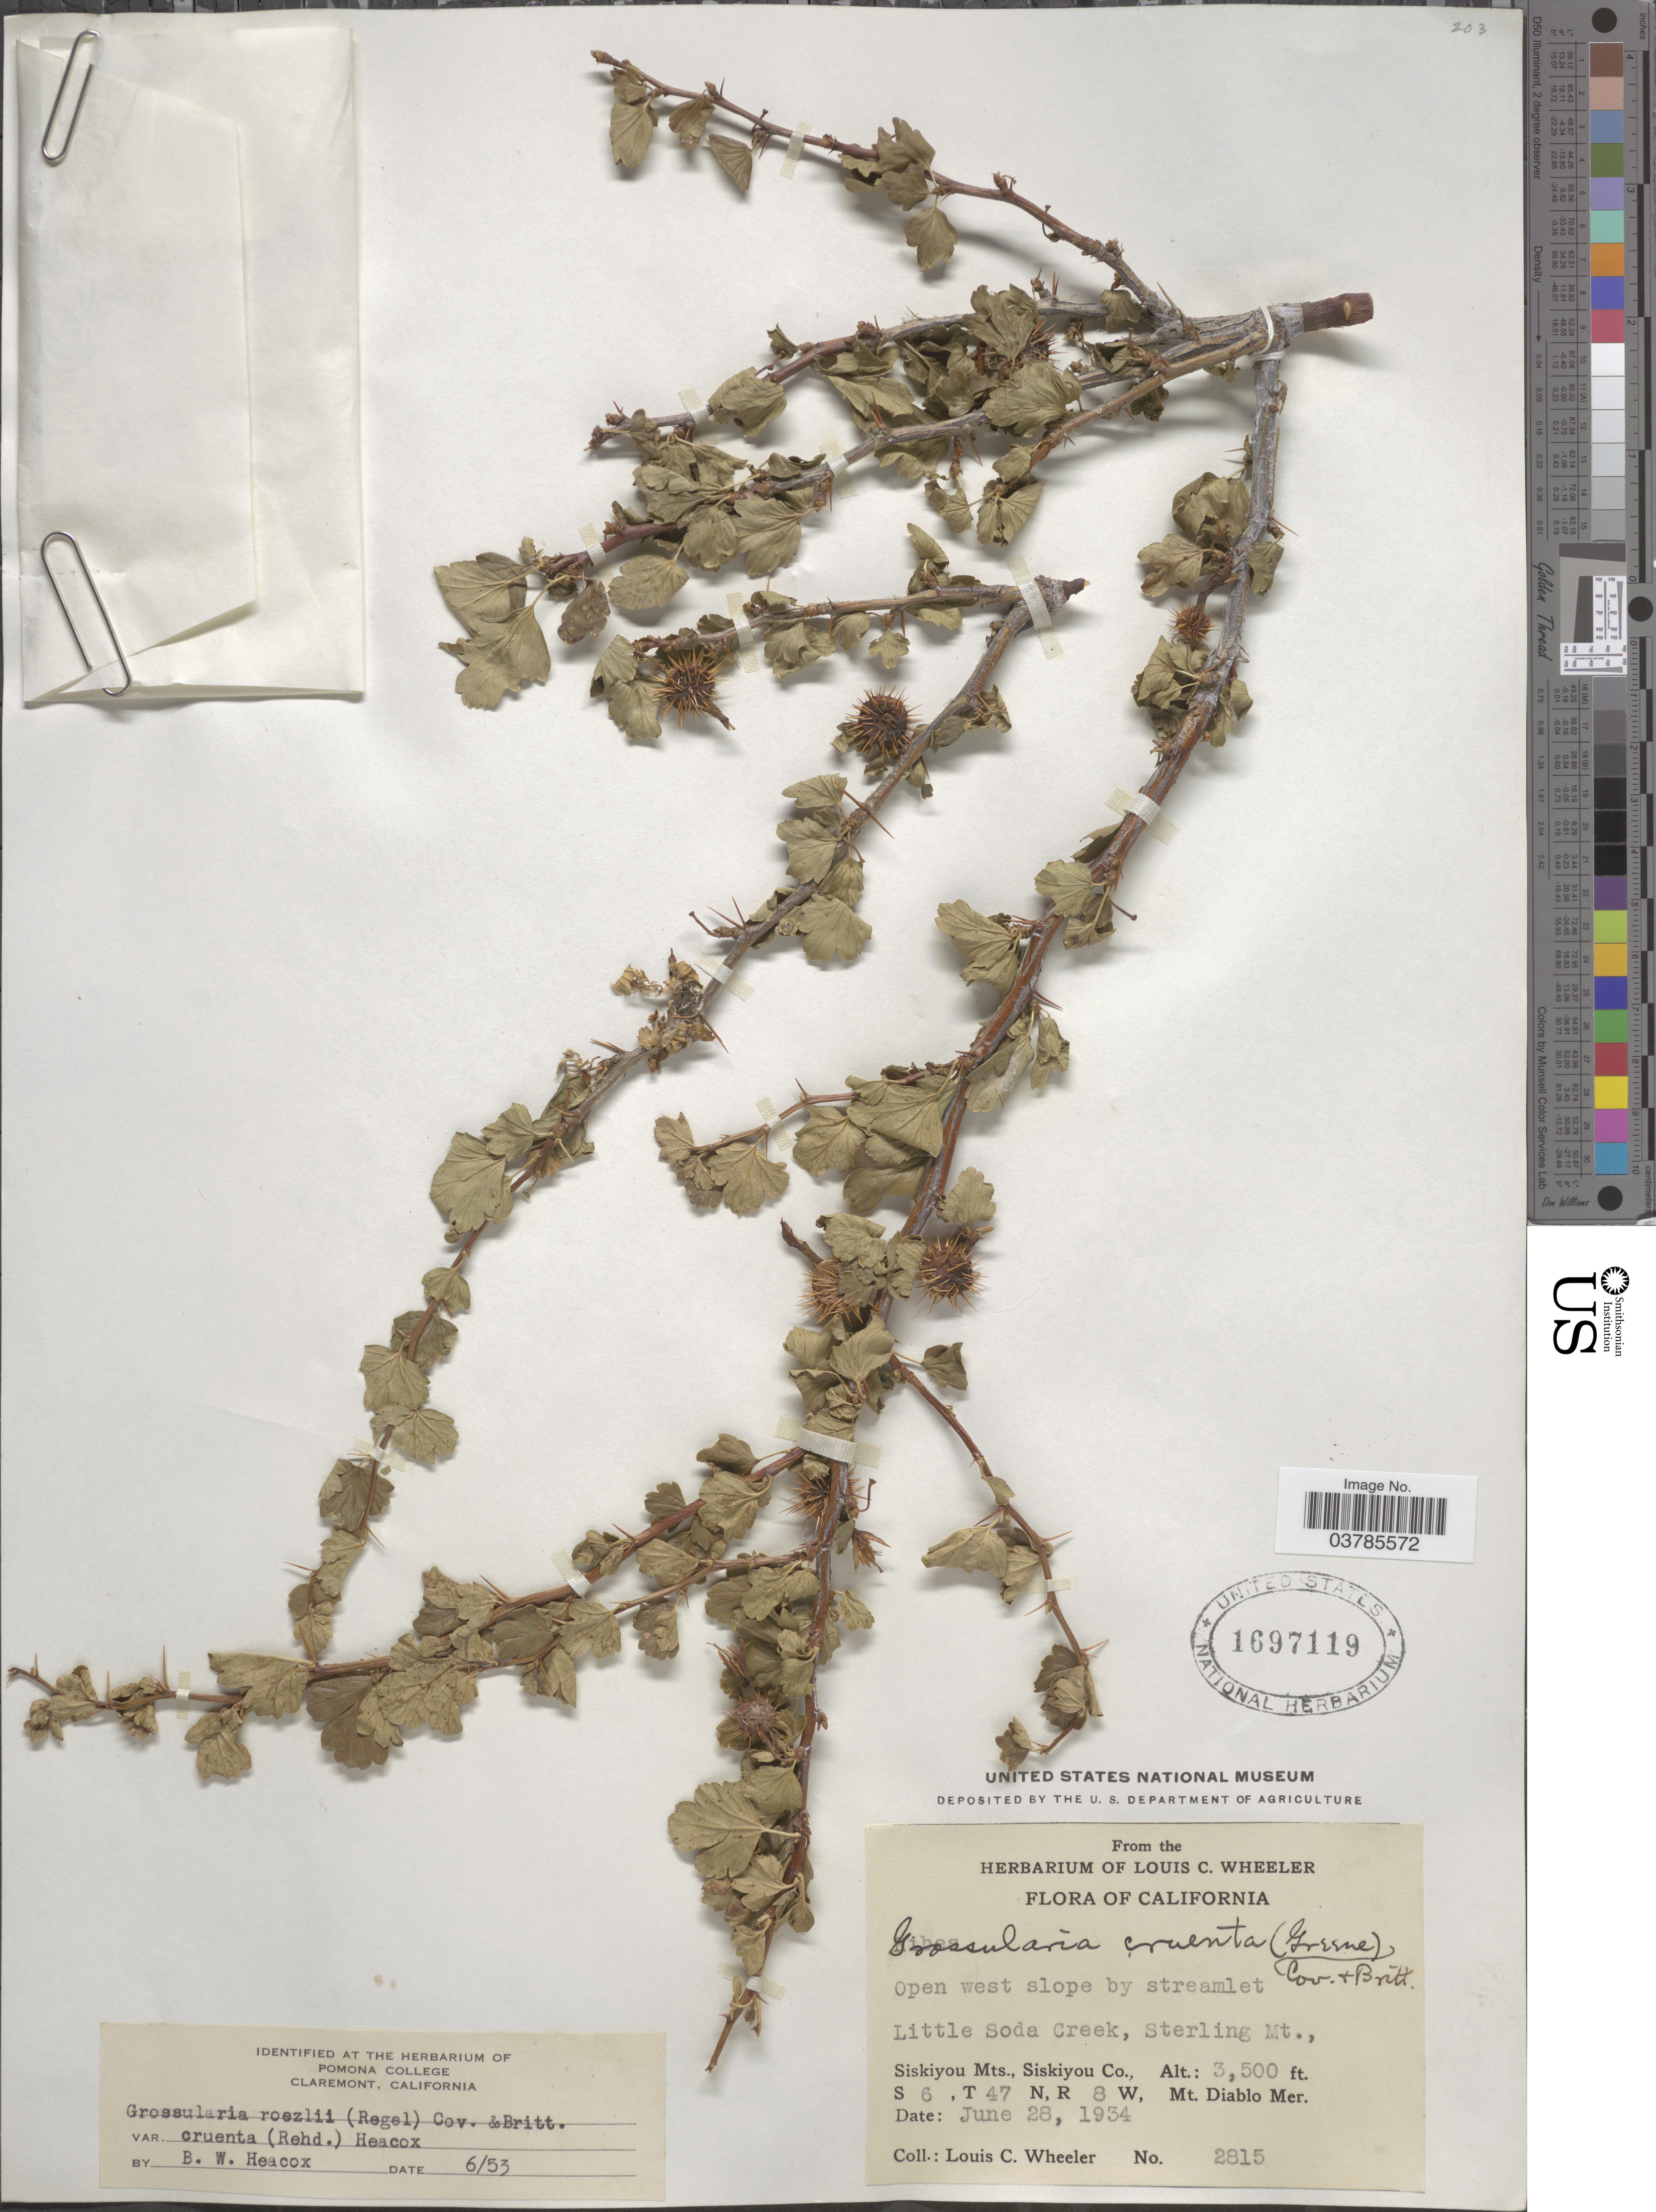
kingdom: Plantae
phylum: Tracheophyta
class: Magnoliopsida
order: Saxifragales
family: Grossulariaceae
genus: Ribes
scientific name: Ribes roezlii var. cruentum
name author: (Greene) Rehder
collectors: L. C. Wheeler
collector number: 2815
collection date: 1934-06-28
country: United States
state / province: California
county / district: Siskiyou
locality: Little Soda Creek, Sterling Mt., Siskiyou Mts., Siskiyou Co. S 6, T 47 N, R 8 W, Mt. Diablo Mer.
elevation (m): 1067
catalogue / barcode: US 1697119